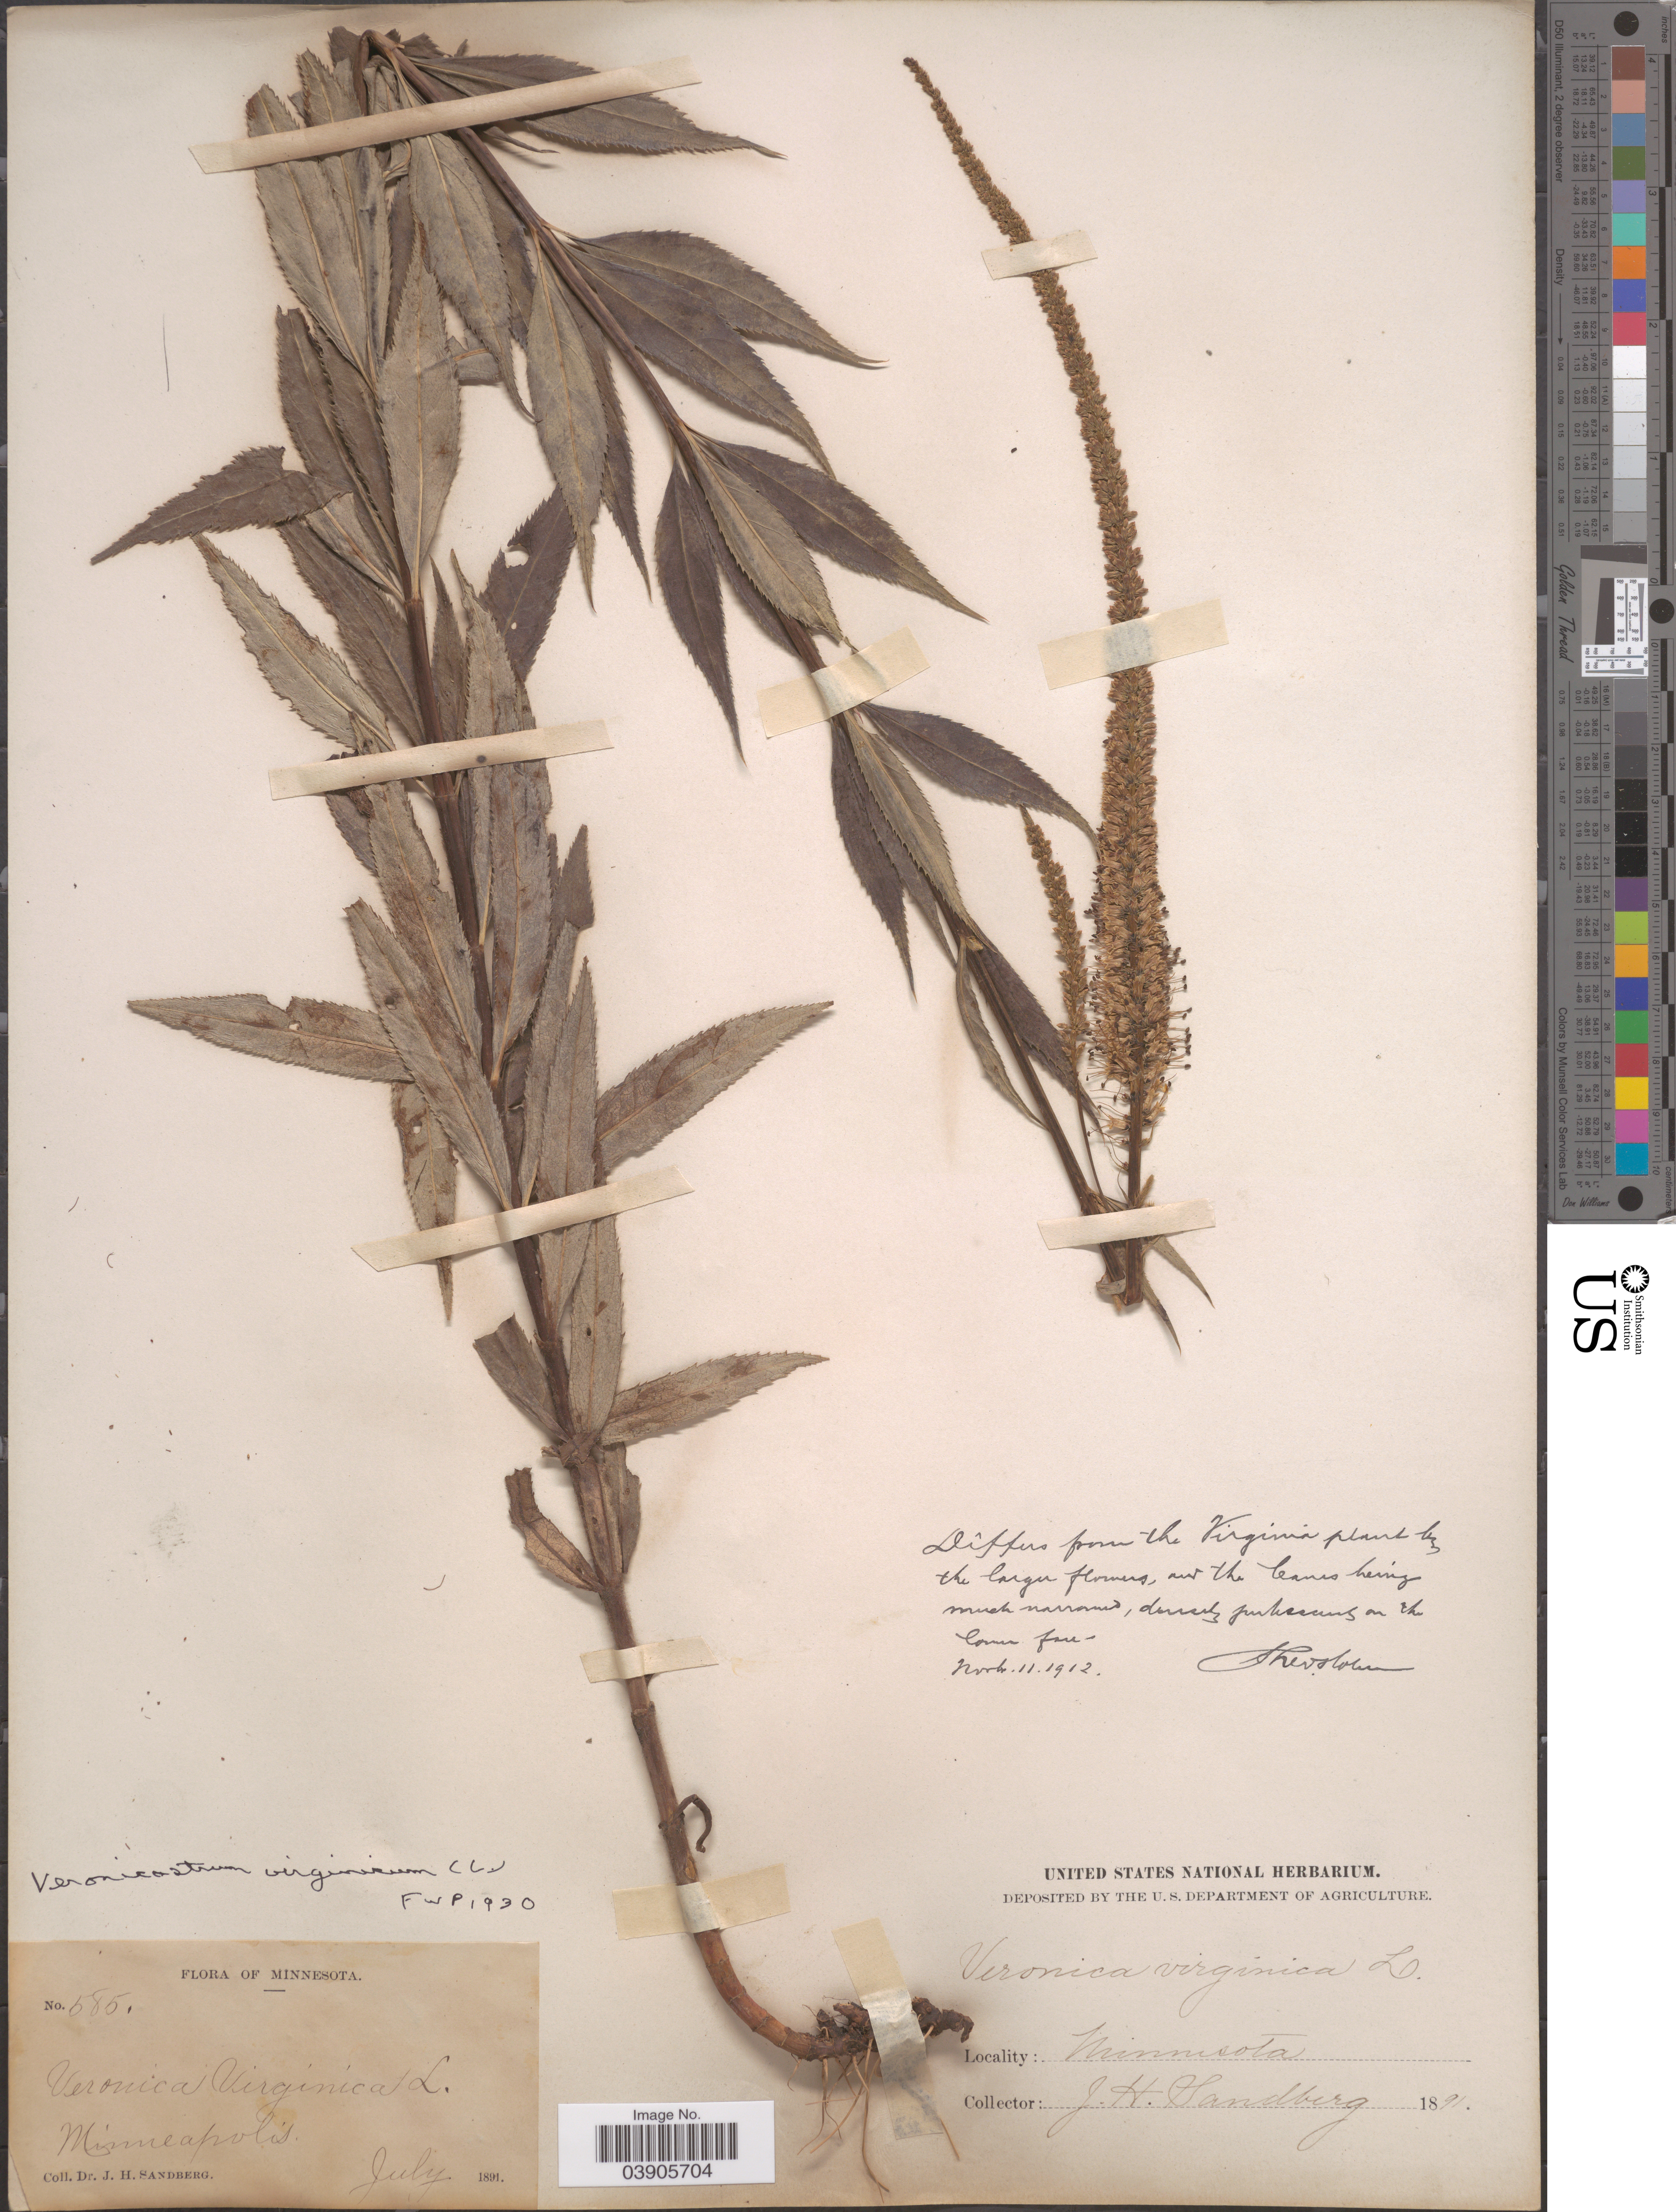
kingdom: Plantae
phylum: Tracheophyta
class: Magnoliopsida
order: Lamiales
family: Plantaginaceae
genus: Veronicastrum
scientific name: Veronicastrum virginicum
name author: (L.) Farw.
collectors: J. H. Sandberg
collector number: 585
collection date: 1891-07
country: United States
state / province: Minnesota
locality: Minneapolis.